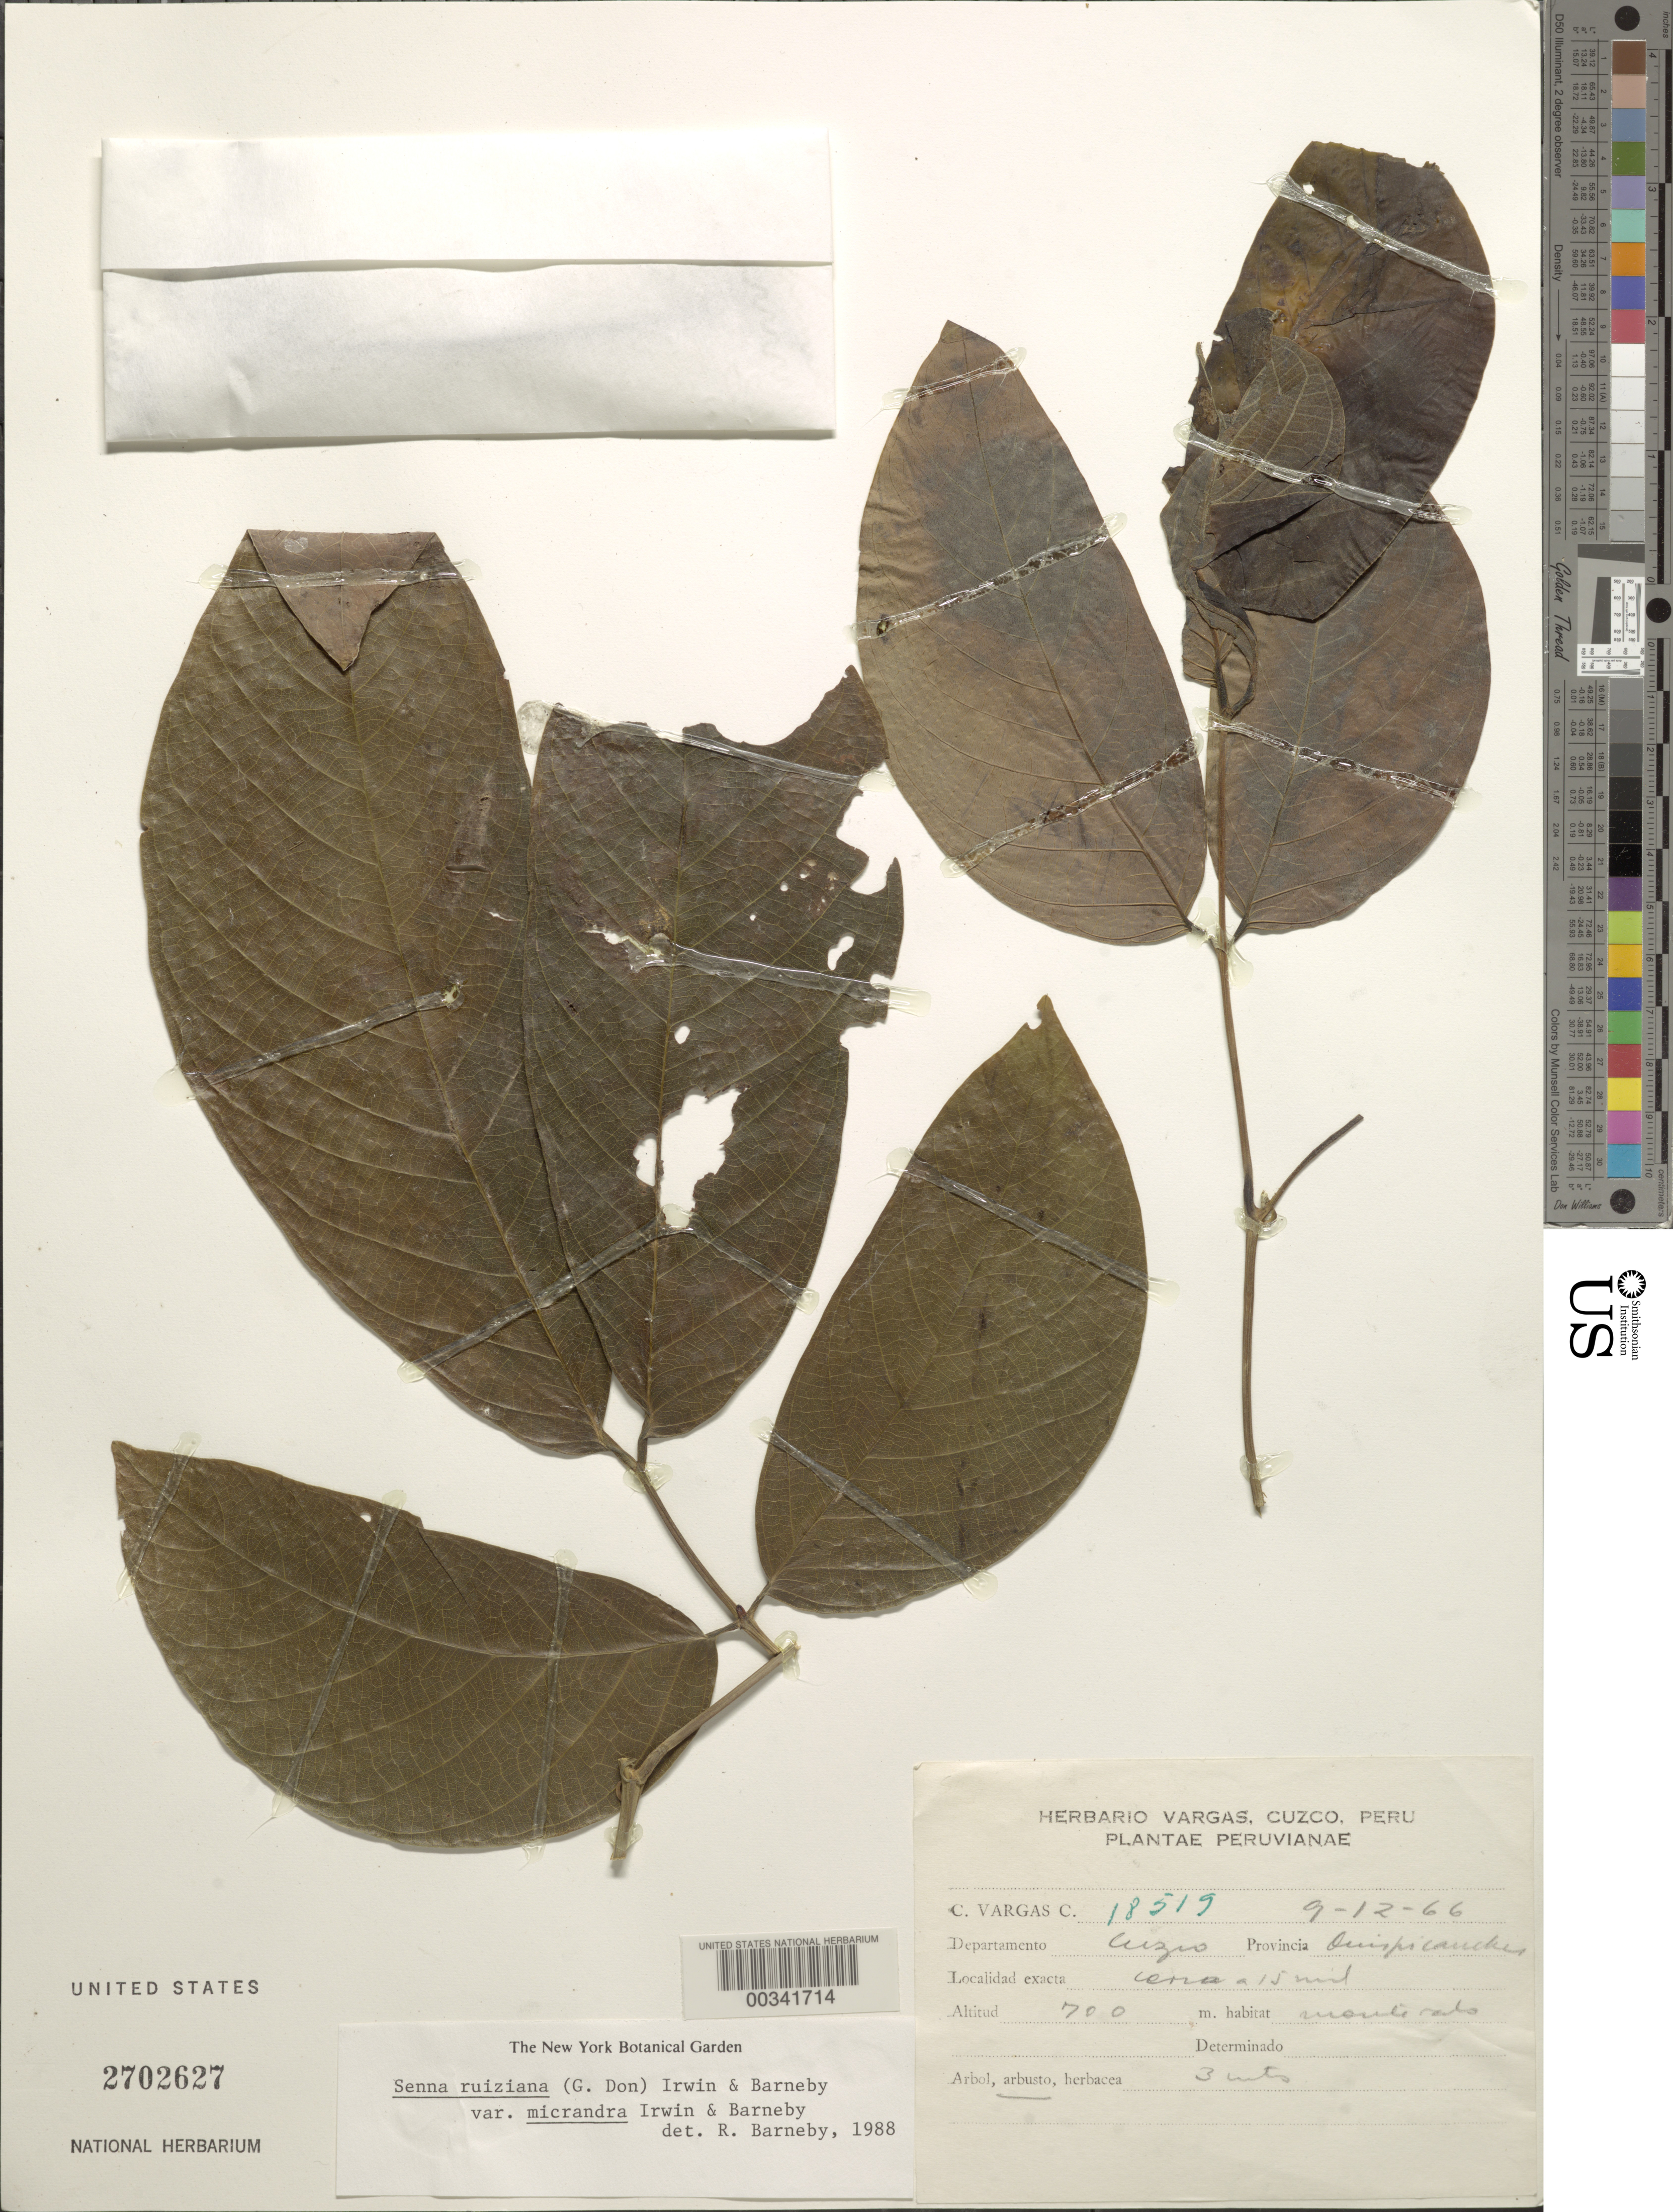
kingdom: Plantae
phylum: Tracheophyta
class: Magnoliopsida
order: Fabales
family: Fabaceae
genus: Senna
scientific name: Senna ruiziana var. micrandra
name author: H.S. Irwin & Barneby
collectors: C. Vargas Calderón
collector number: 18519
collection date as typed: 09 Dec 1966 or 12 Jun 1966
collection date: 1966-06-12 or 1966-12-09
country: Peru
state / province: Cusco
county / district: Quispicanchis ?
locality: Ouispilanches [?] Prov., Cerro [?]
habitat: Monte rato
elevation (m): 700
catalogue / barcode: US 2702627